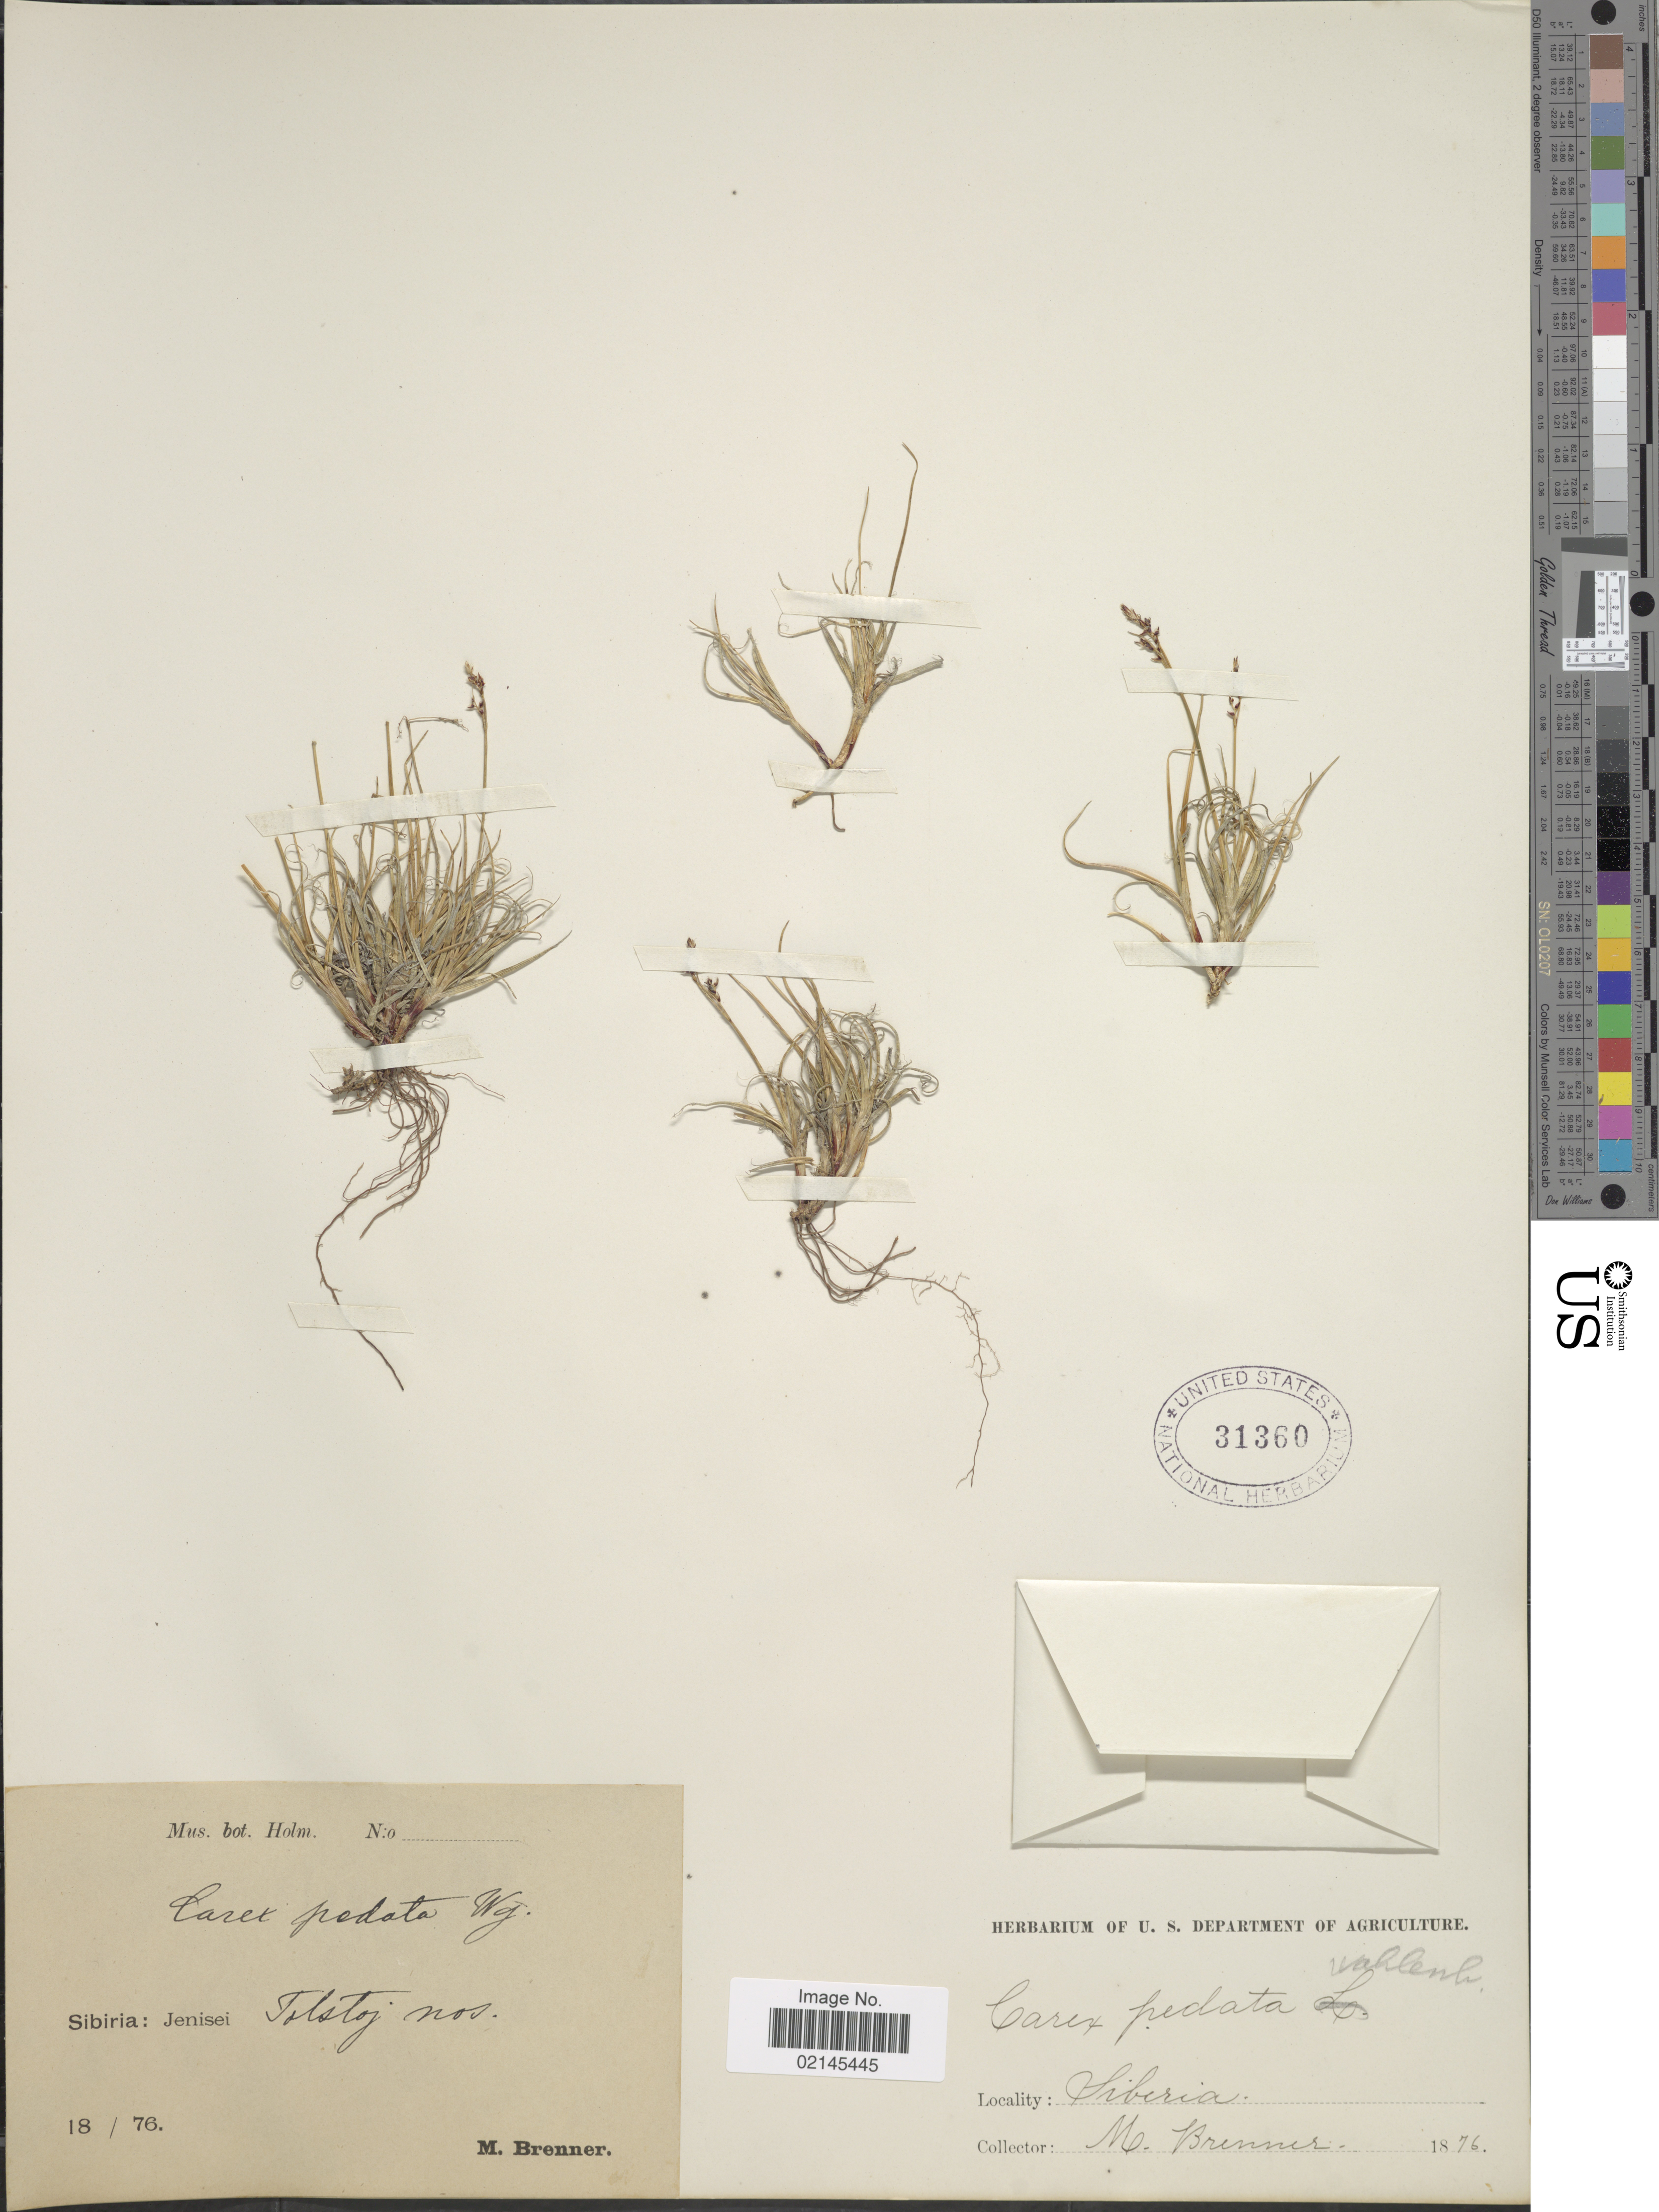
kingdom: Plantae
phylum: Tracheophyta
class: Liliopsida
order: Poales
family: Cyperaceae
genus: Carex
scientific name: Carex glacialis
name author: Mack.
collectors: M. Brenner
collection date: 1876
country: Russian Federation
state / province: Krasnoyarsk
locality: Siberia, Jenisei, Tolstoj nos (Tolstyy Nos)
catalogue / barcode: US 31360